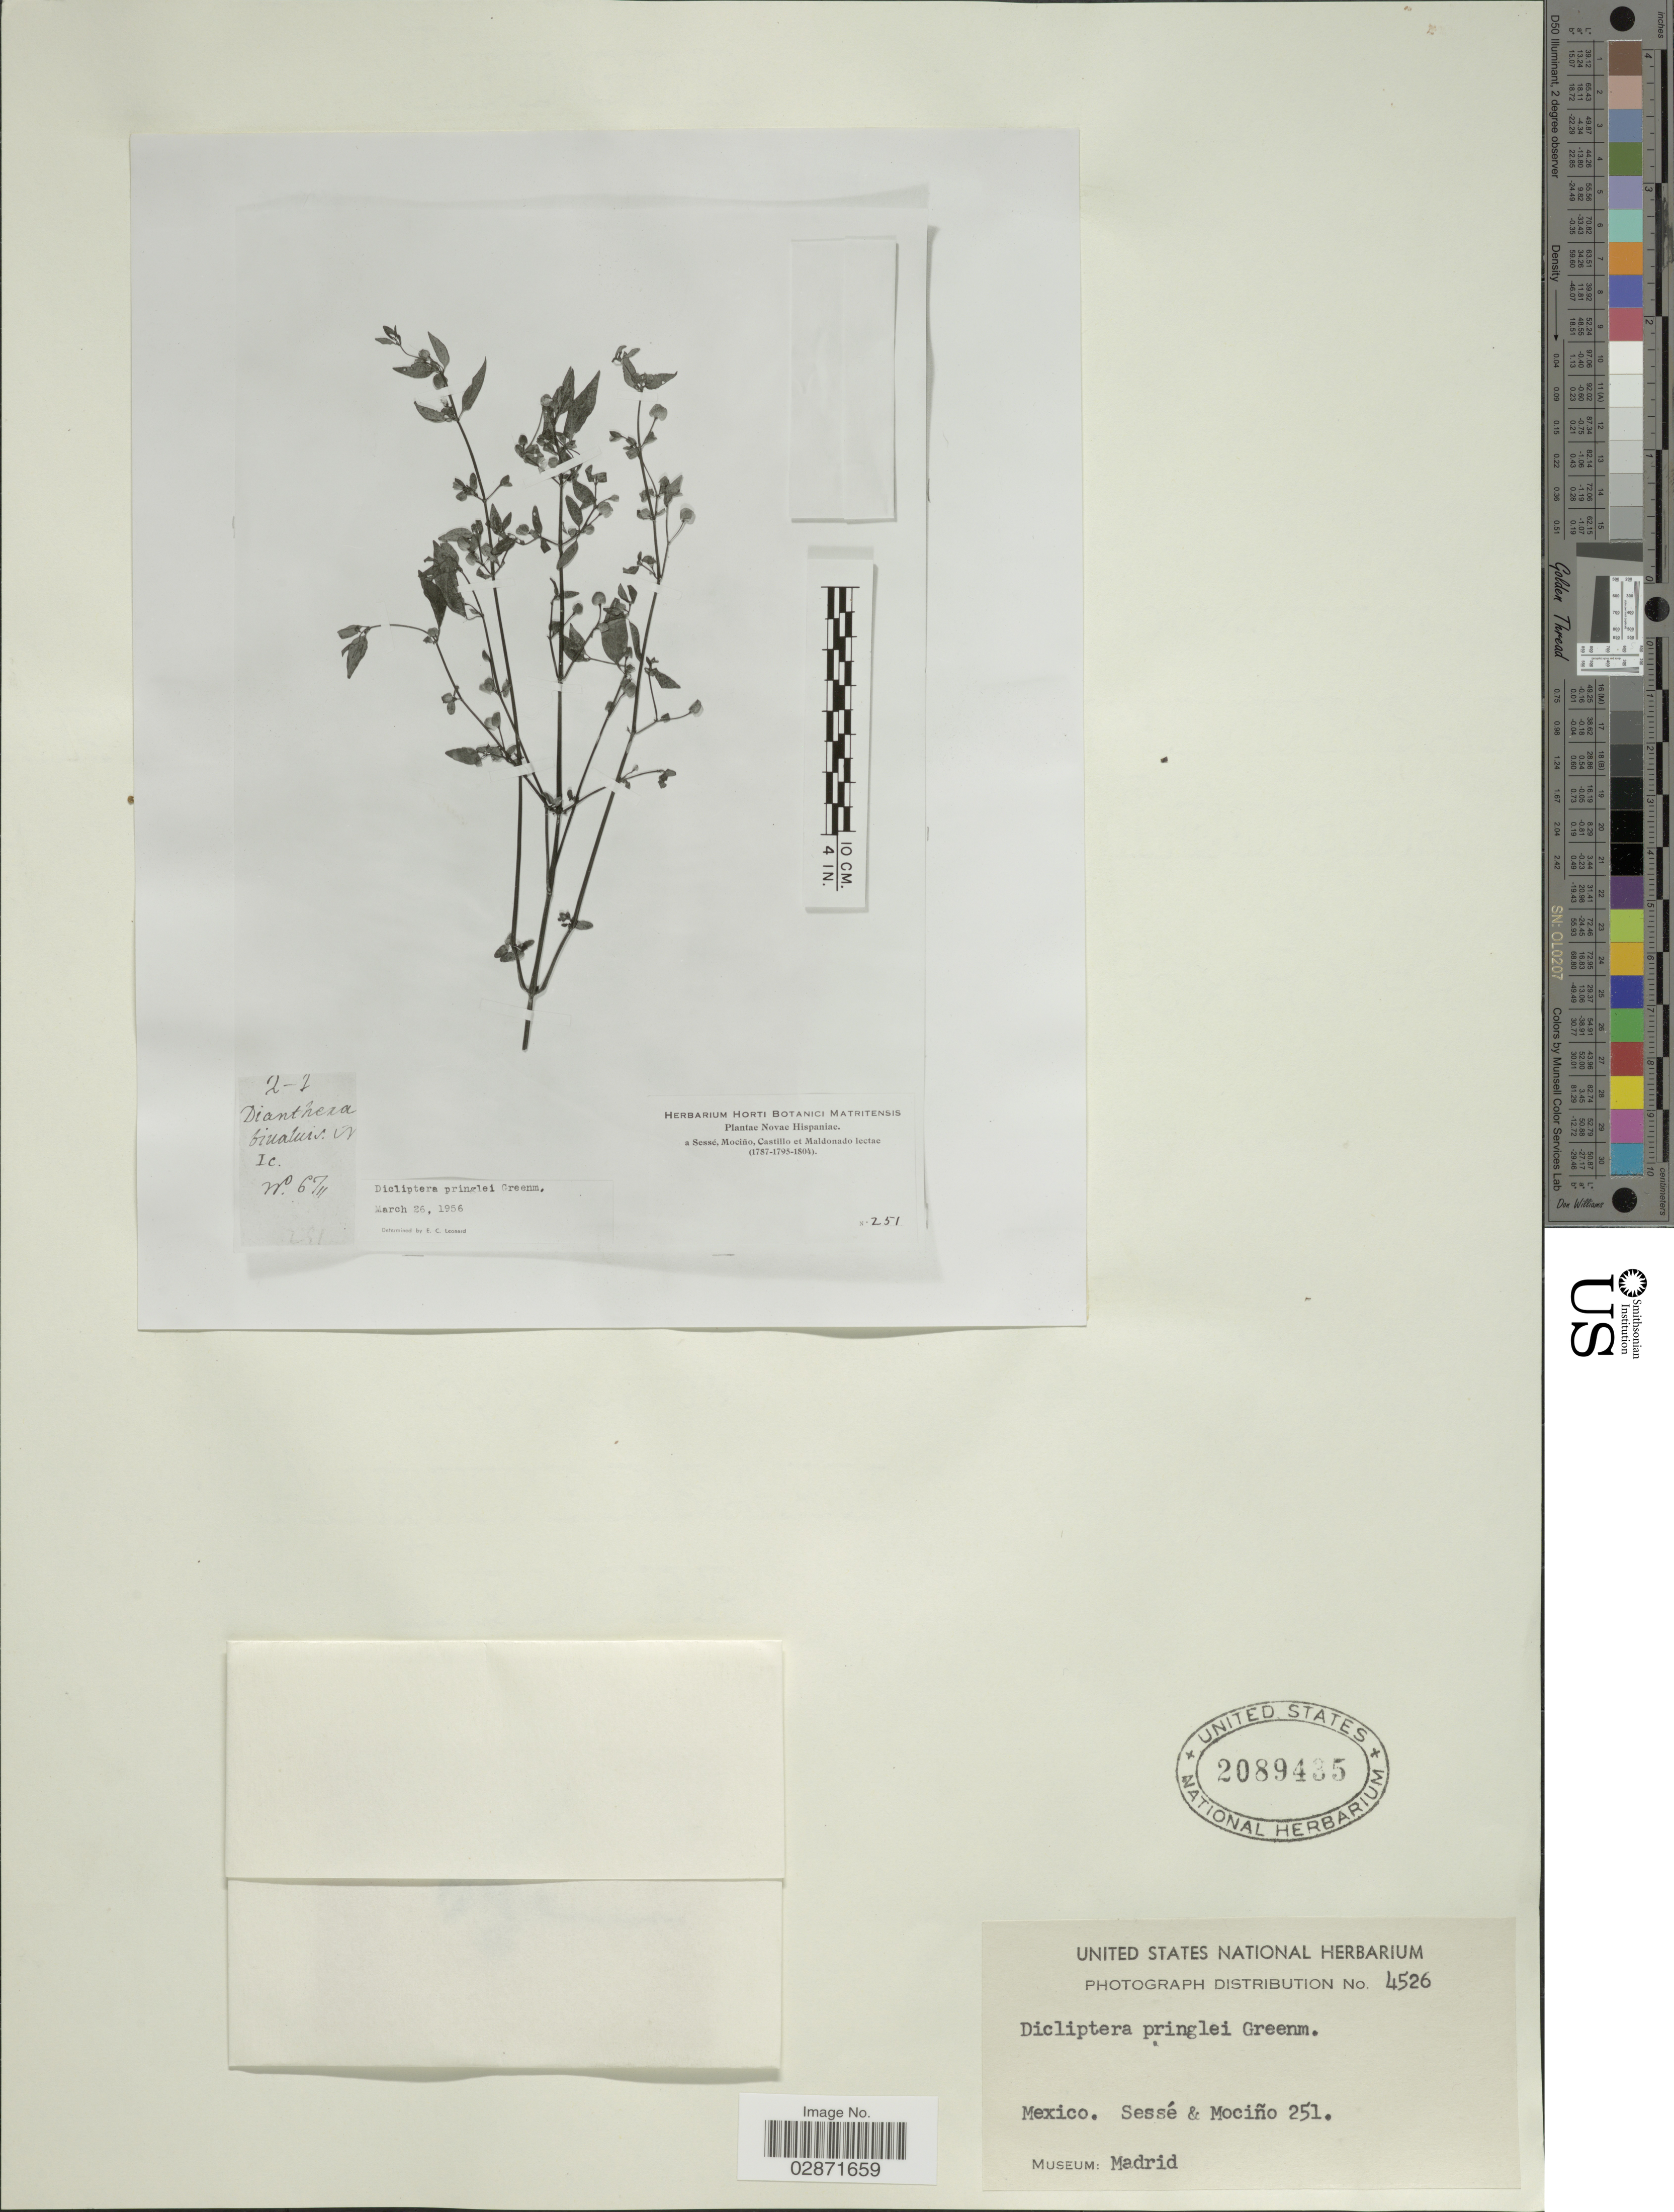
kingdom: Plantae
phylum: Tracheophyta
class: Magnoliopsida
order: Lamiales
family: Acanthaceae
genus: Dicliptera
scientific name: Dicliptera thlaspioides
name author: Nees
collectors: Sessé, -- & Mociño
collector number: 251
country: Mexico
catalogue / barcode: US 2089435